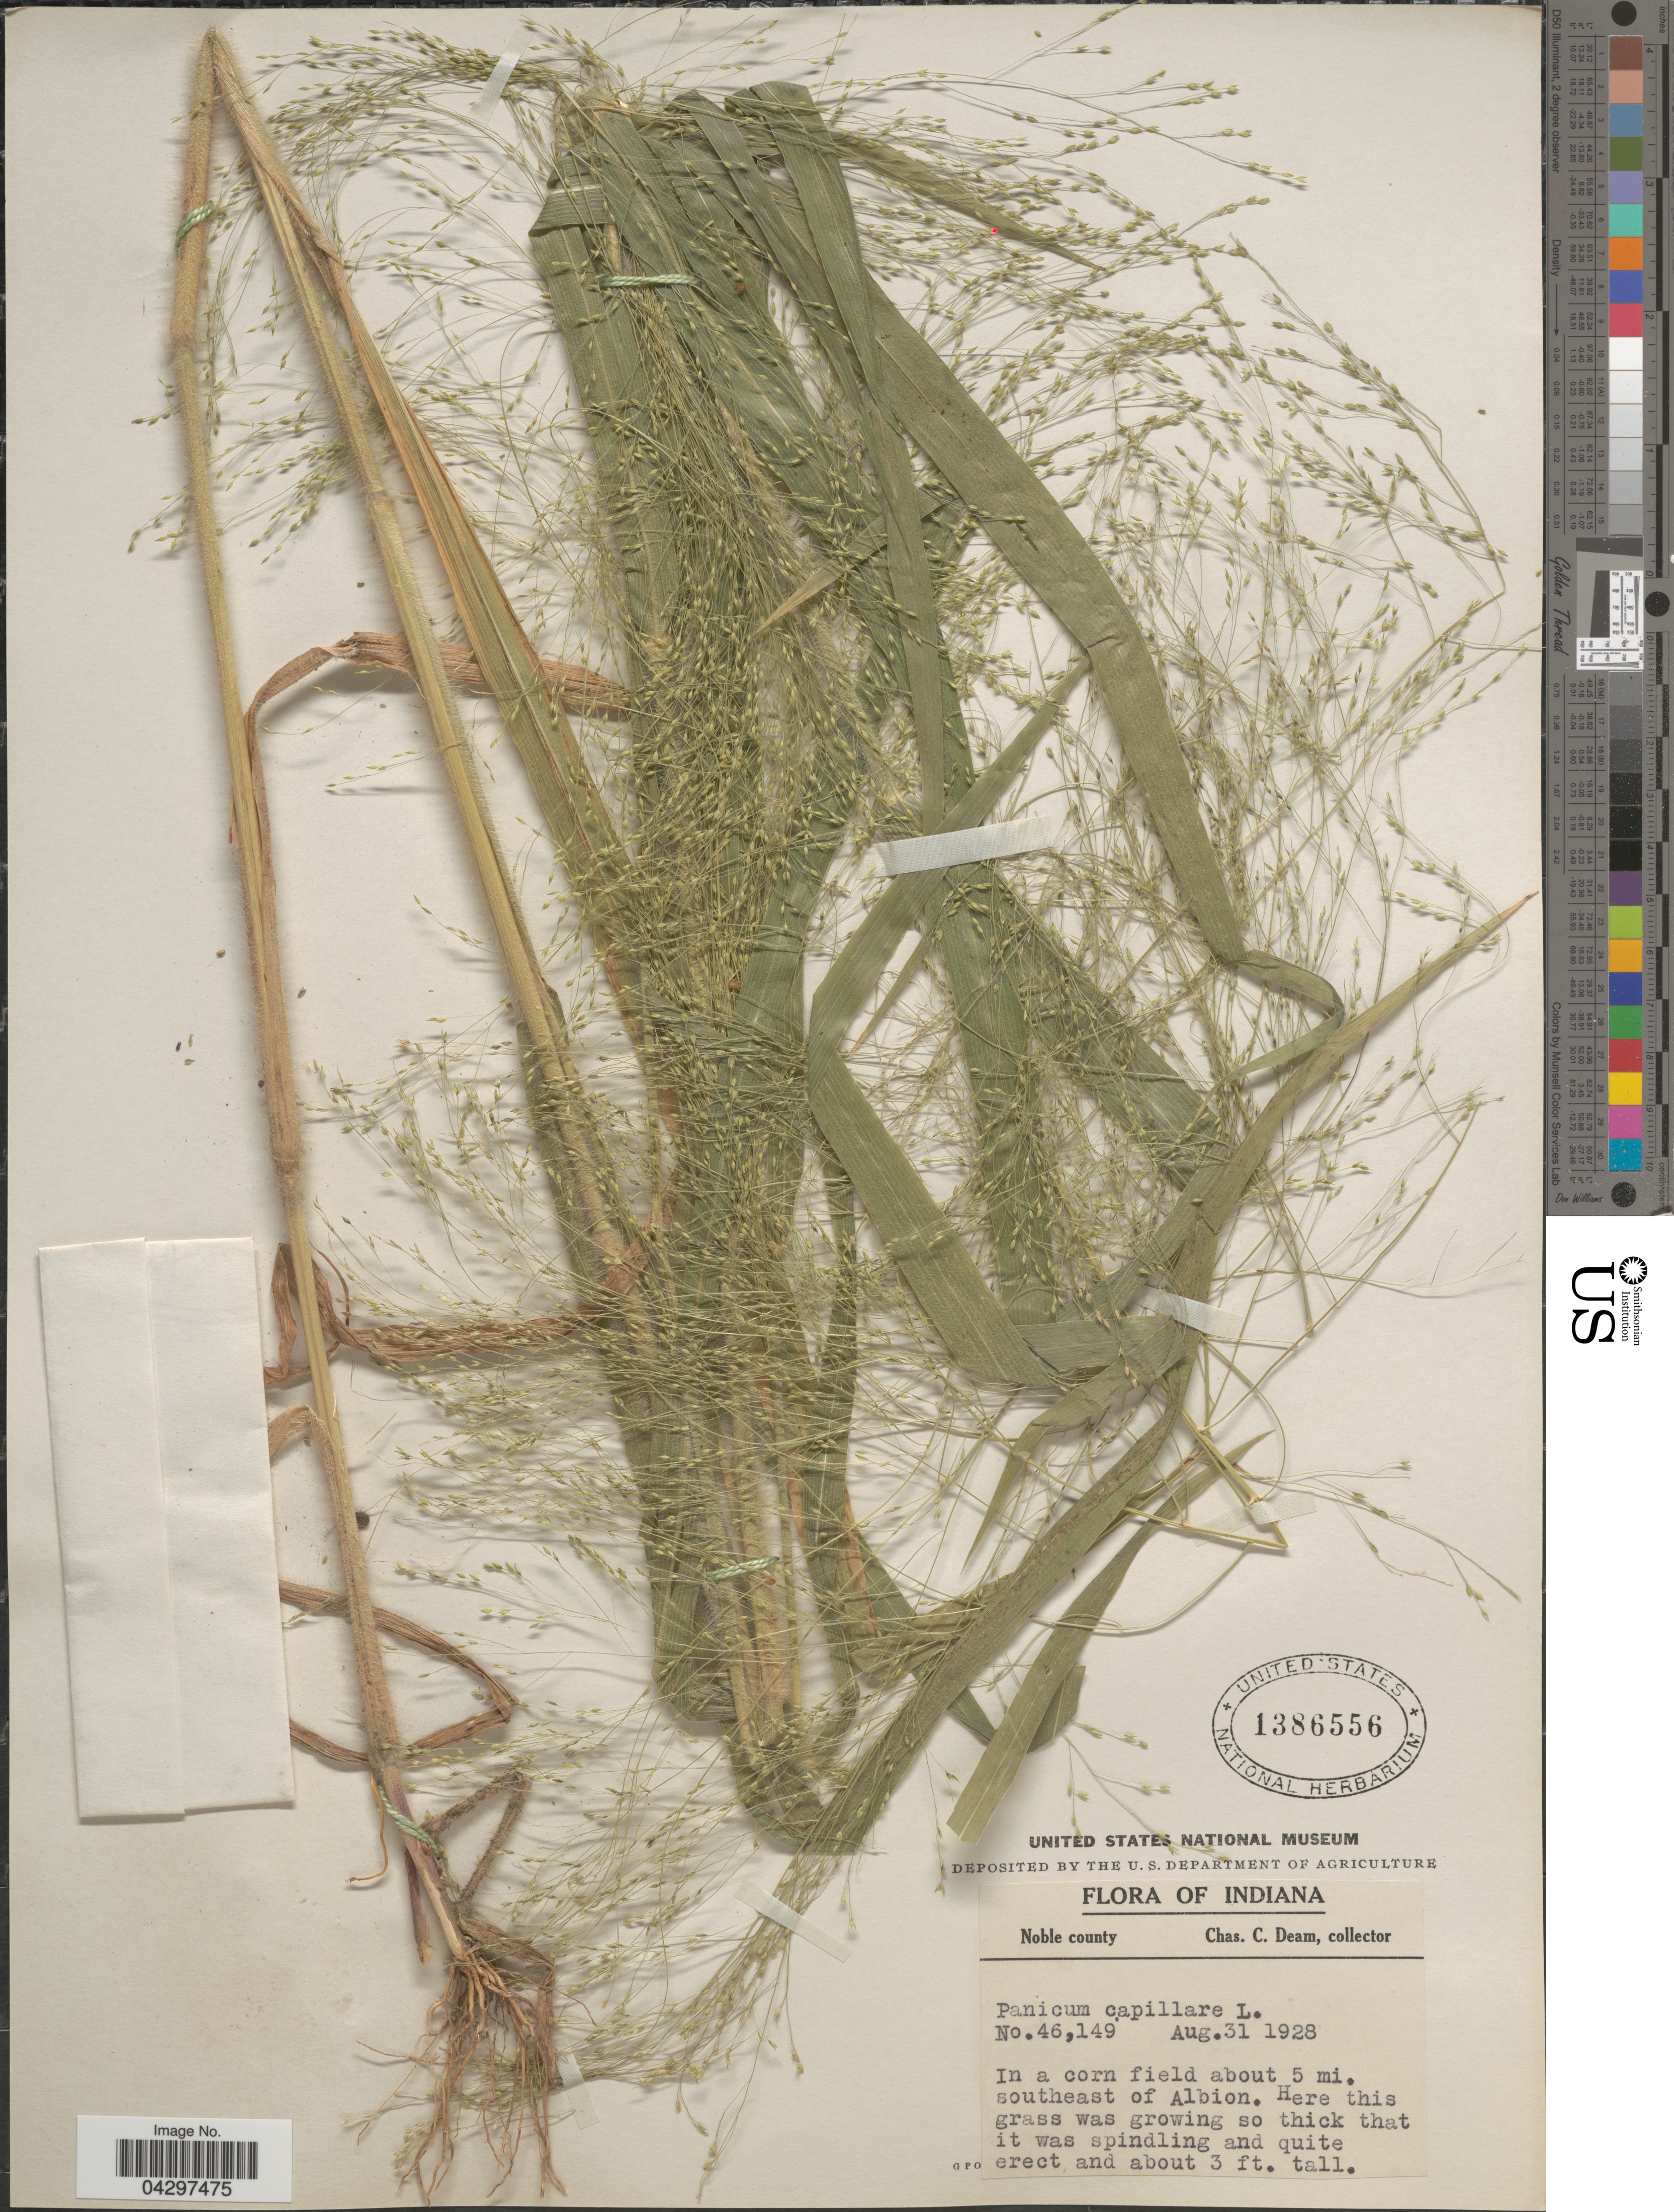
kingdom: Plantae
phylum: Tracheophyta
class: Liliopsida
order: Poales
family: Poaceae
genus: Panicum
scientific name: Panicum capillare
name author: L.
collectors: C. C. Deam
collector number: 46149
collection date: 1928-08-31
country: United States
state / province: Indiana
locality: Noble county. In a corn field about 5 mi. southeast of Albion.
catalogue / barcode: US 1386556